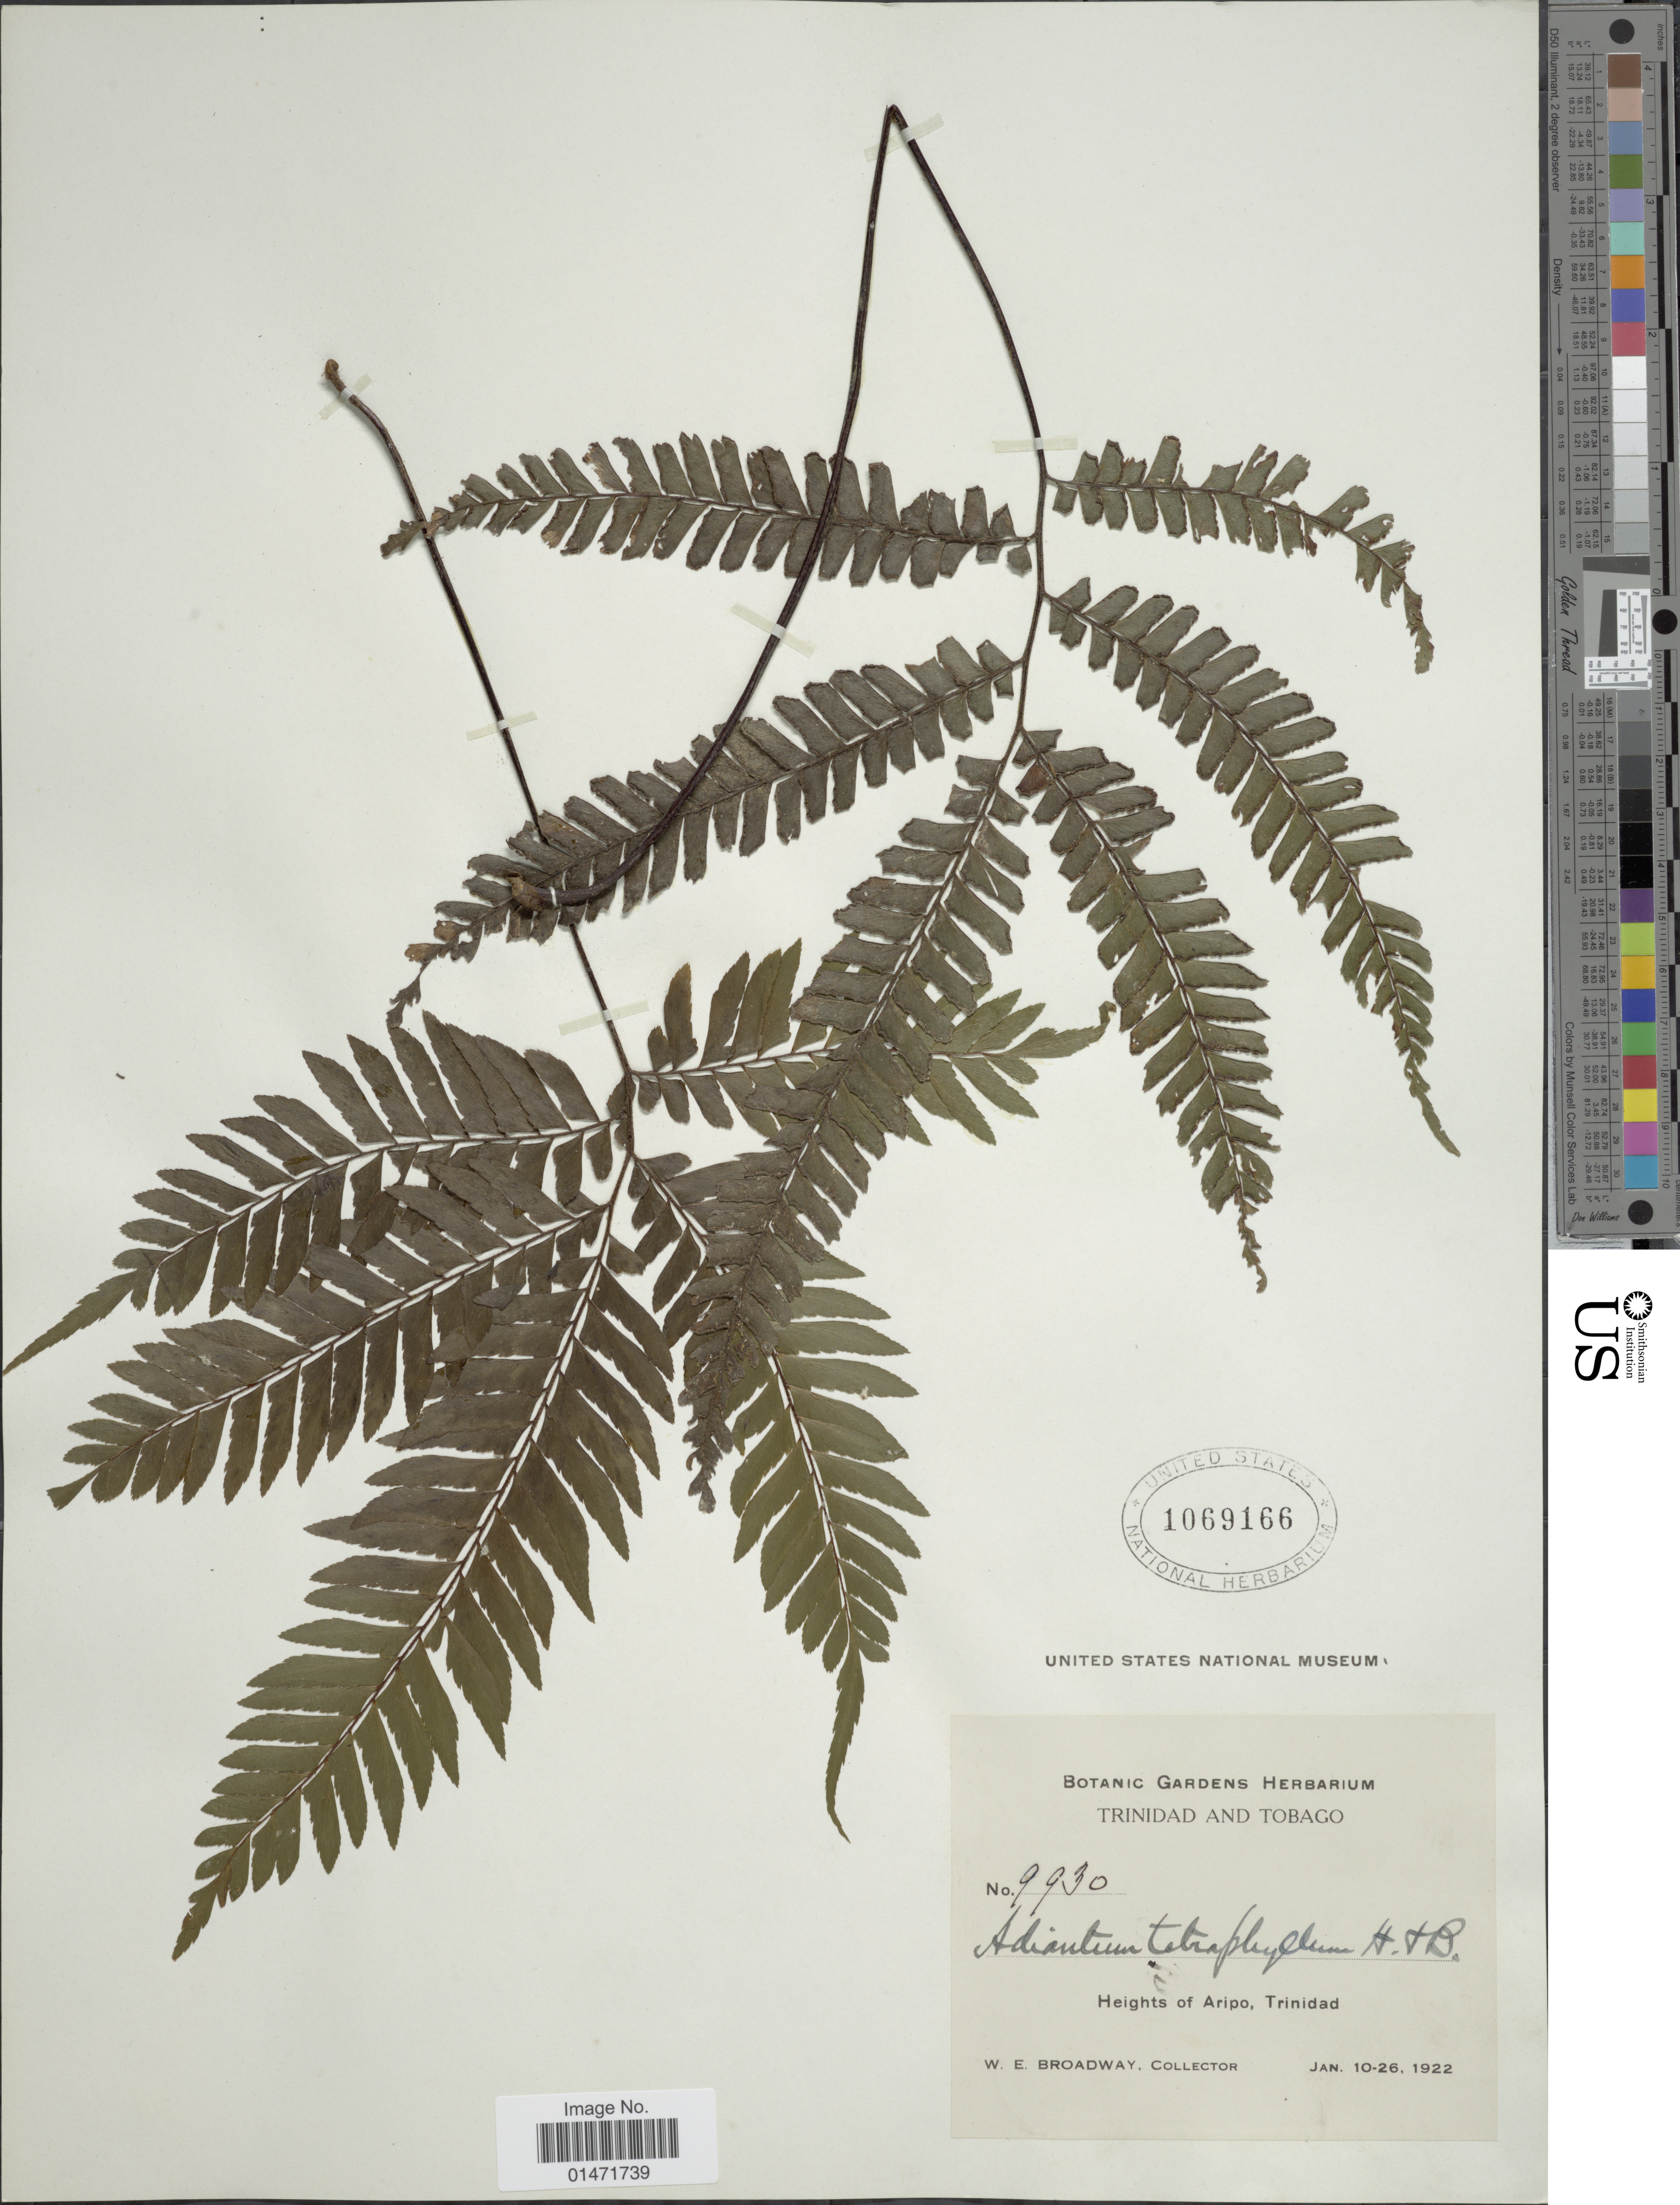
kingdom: Plantae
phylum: Tracheophyta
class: Polypodiopsida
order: Polypodiales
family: Pteridaceae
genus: Adiantum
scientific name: Adiantum tetraphyllum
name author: Humb. & Bonpl. ex Willd.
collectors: W. E. Broadway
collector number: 9930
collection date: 1922-01-10/1922-01-26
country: Trinidad and Tobago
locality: Heights of Aripo, Trinidad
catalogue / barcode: US 1069166